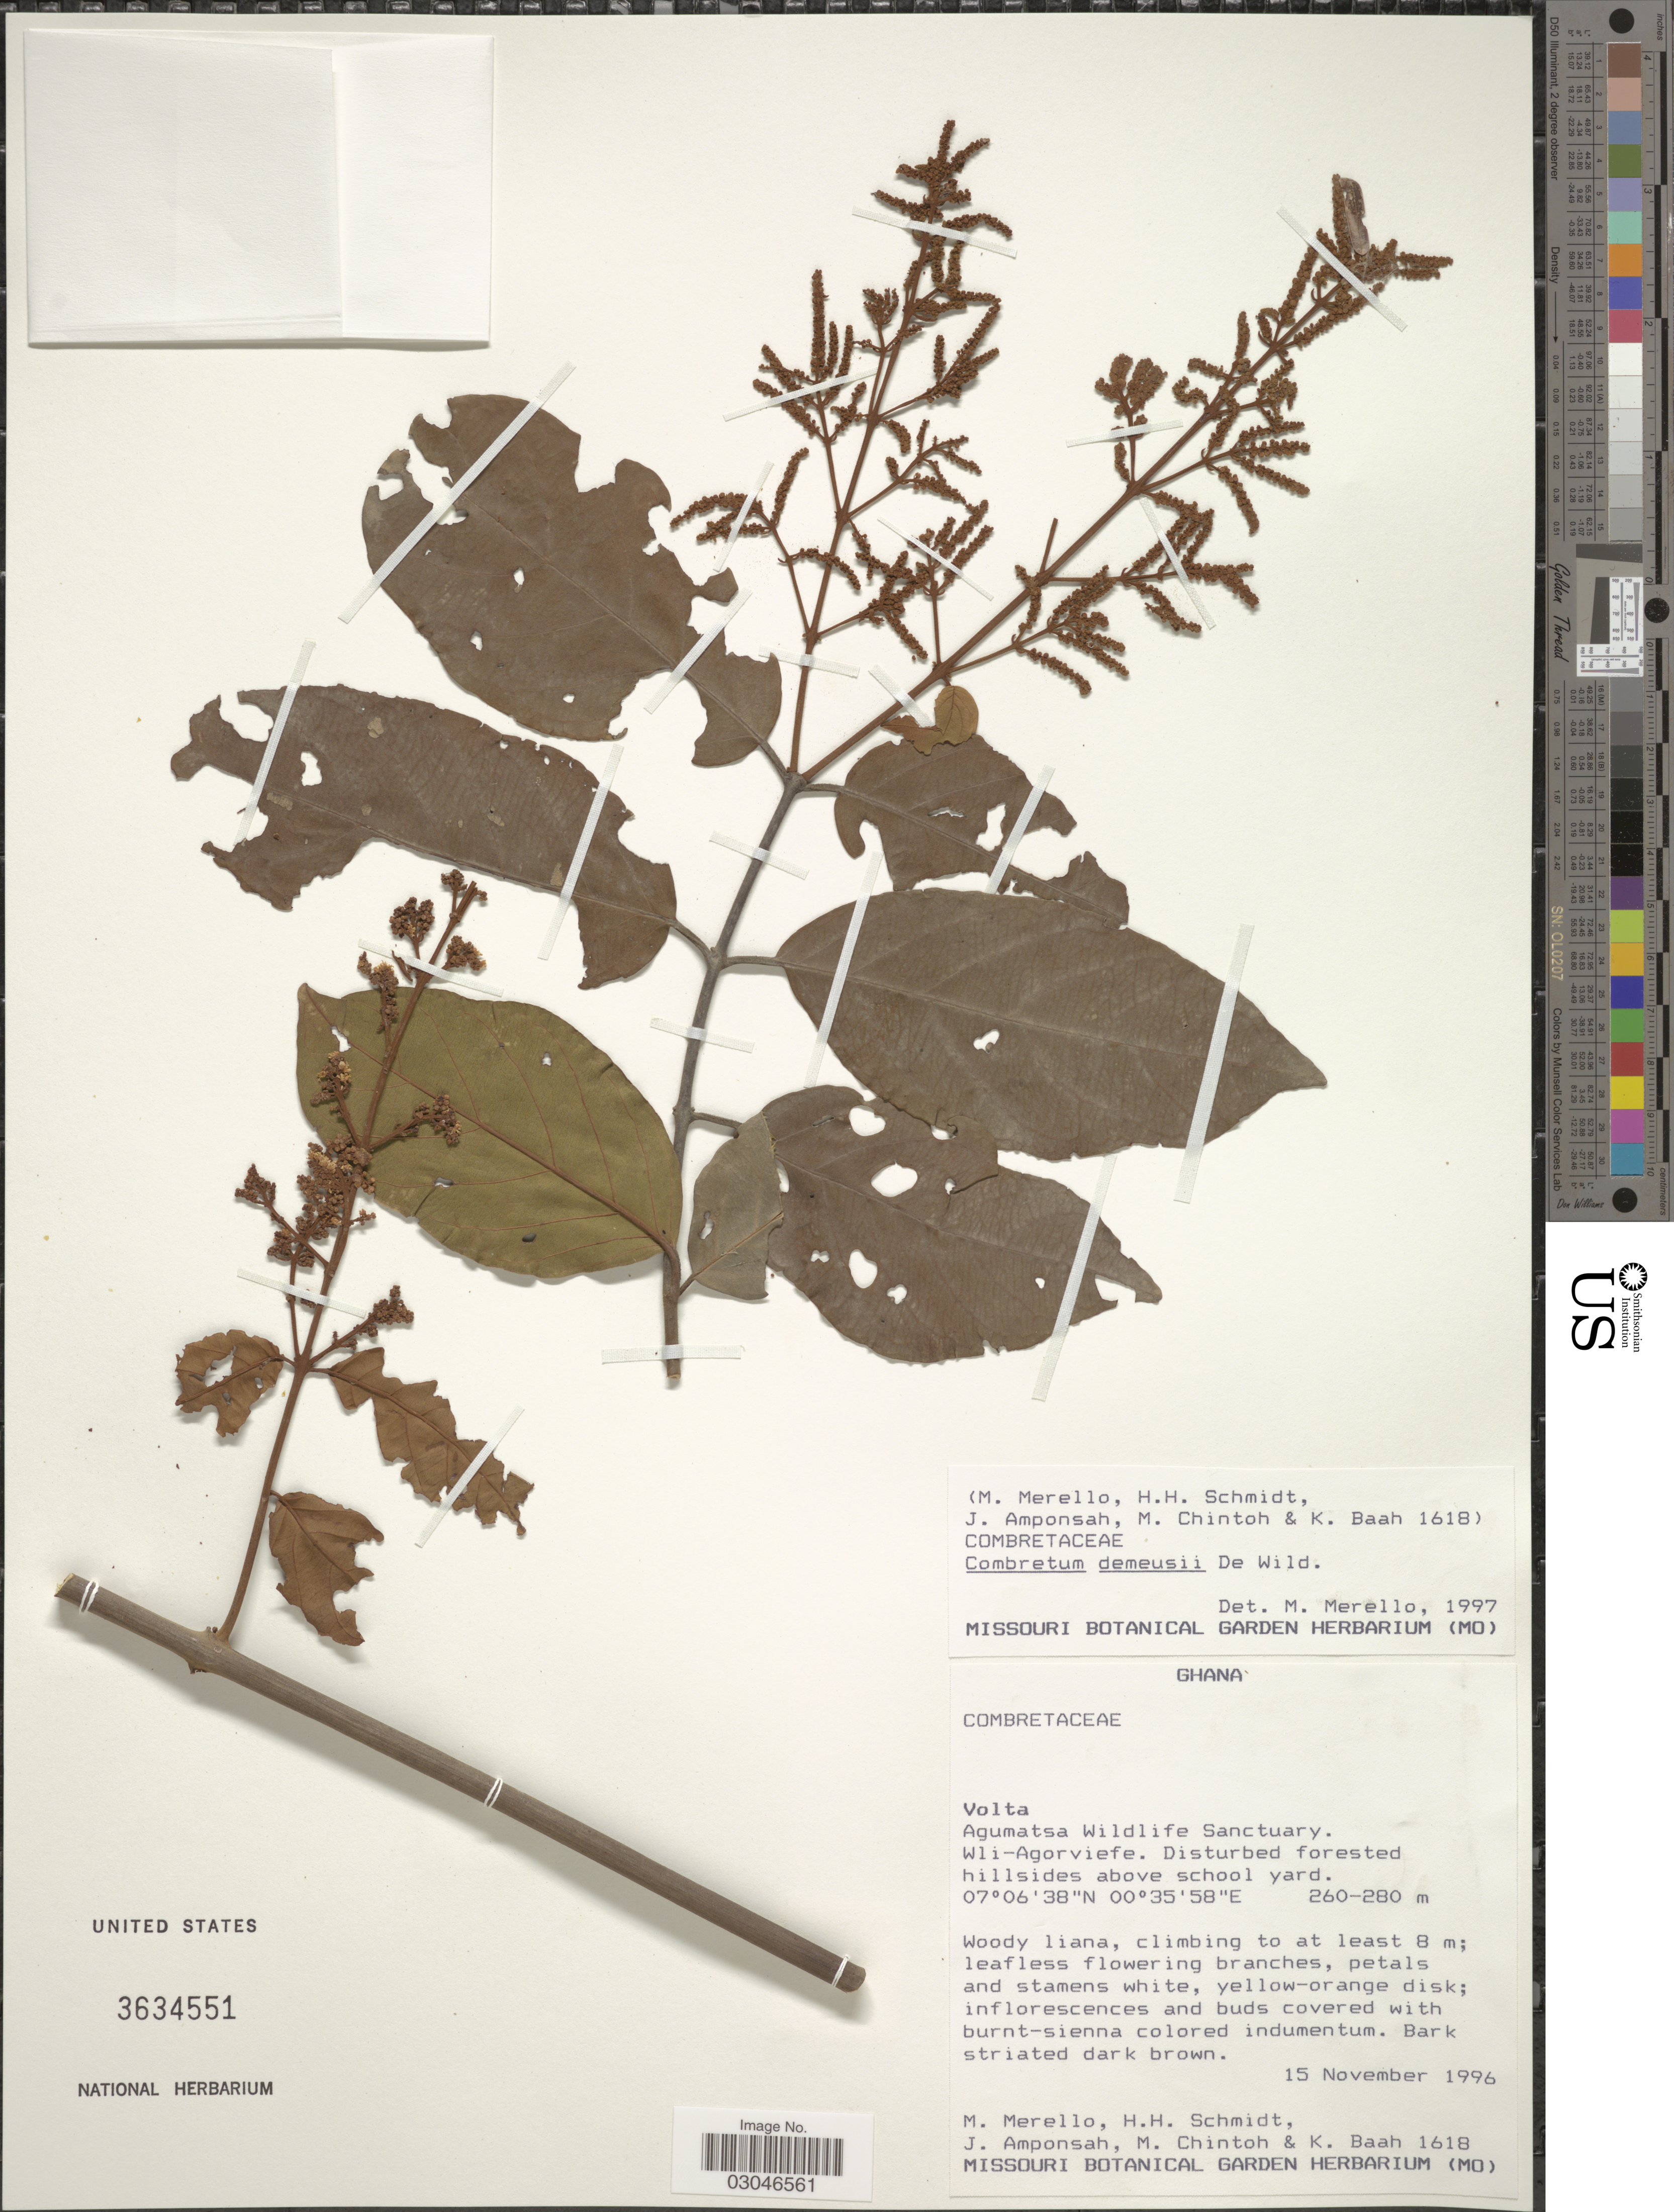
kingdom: Plantae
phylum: Tracheophyta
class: Magnoliopsida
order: Myrtales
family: Combretaceae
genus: Combretum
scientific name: Combretum demeusii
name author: De Wild.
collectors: M. Merello, H. H. Schmidt, J. Amponsah, M. Chintoh & K. Baah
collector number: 1618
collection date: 1996-11-15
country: Ghana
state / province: Volta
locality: Agumatsa Wildlife Sanctuary. Wli-Agorviefe. Disturbed forested hillsides above school yard.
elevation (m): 260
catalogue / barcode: US 3634551